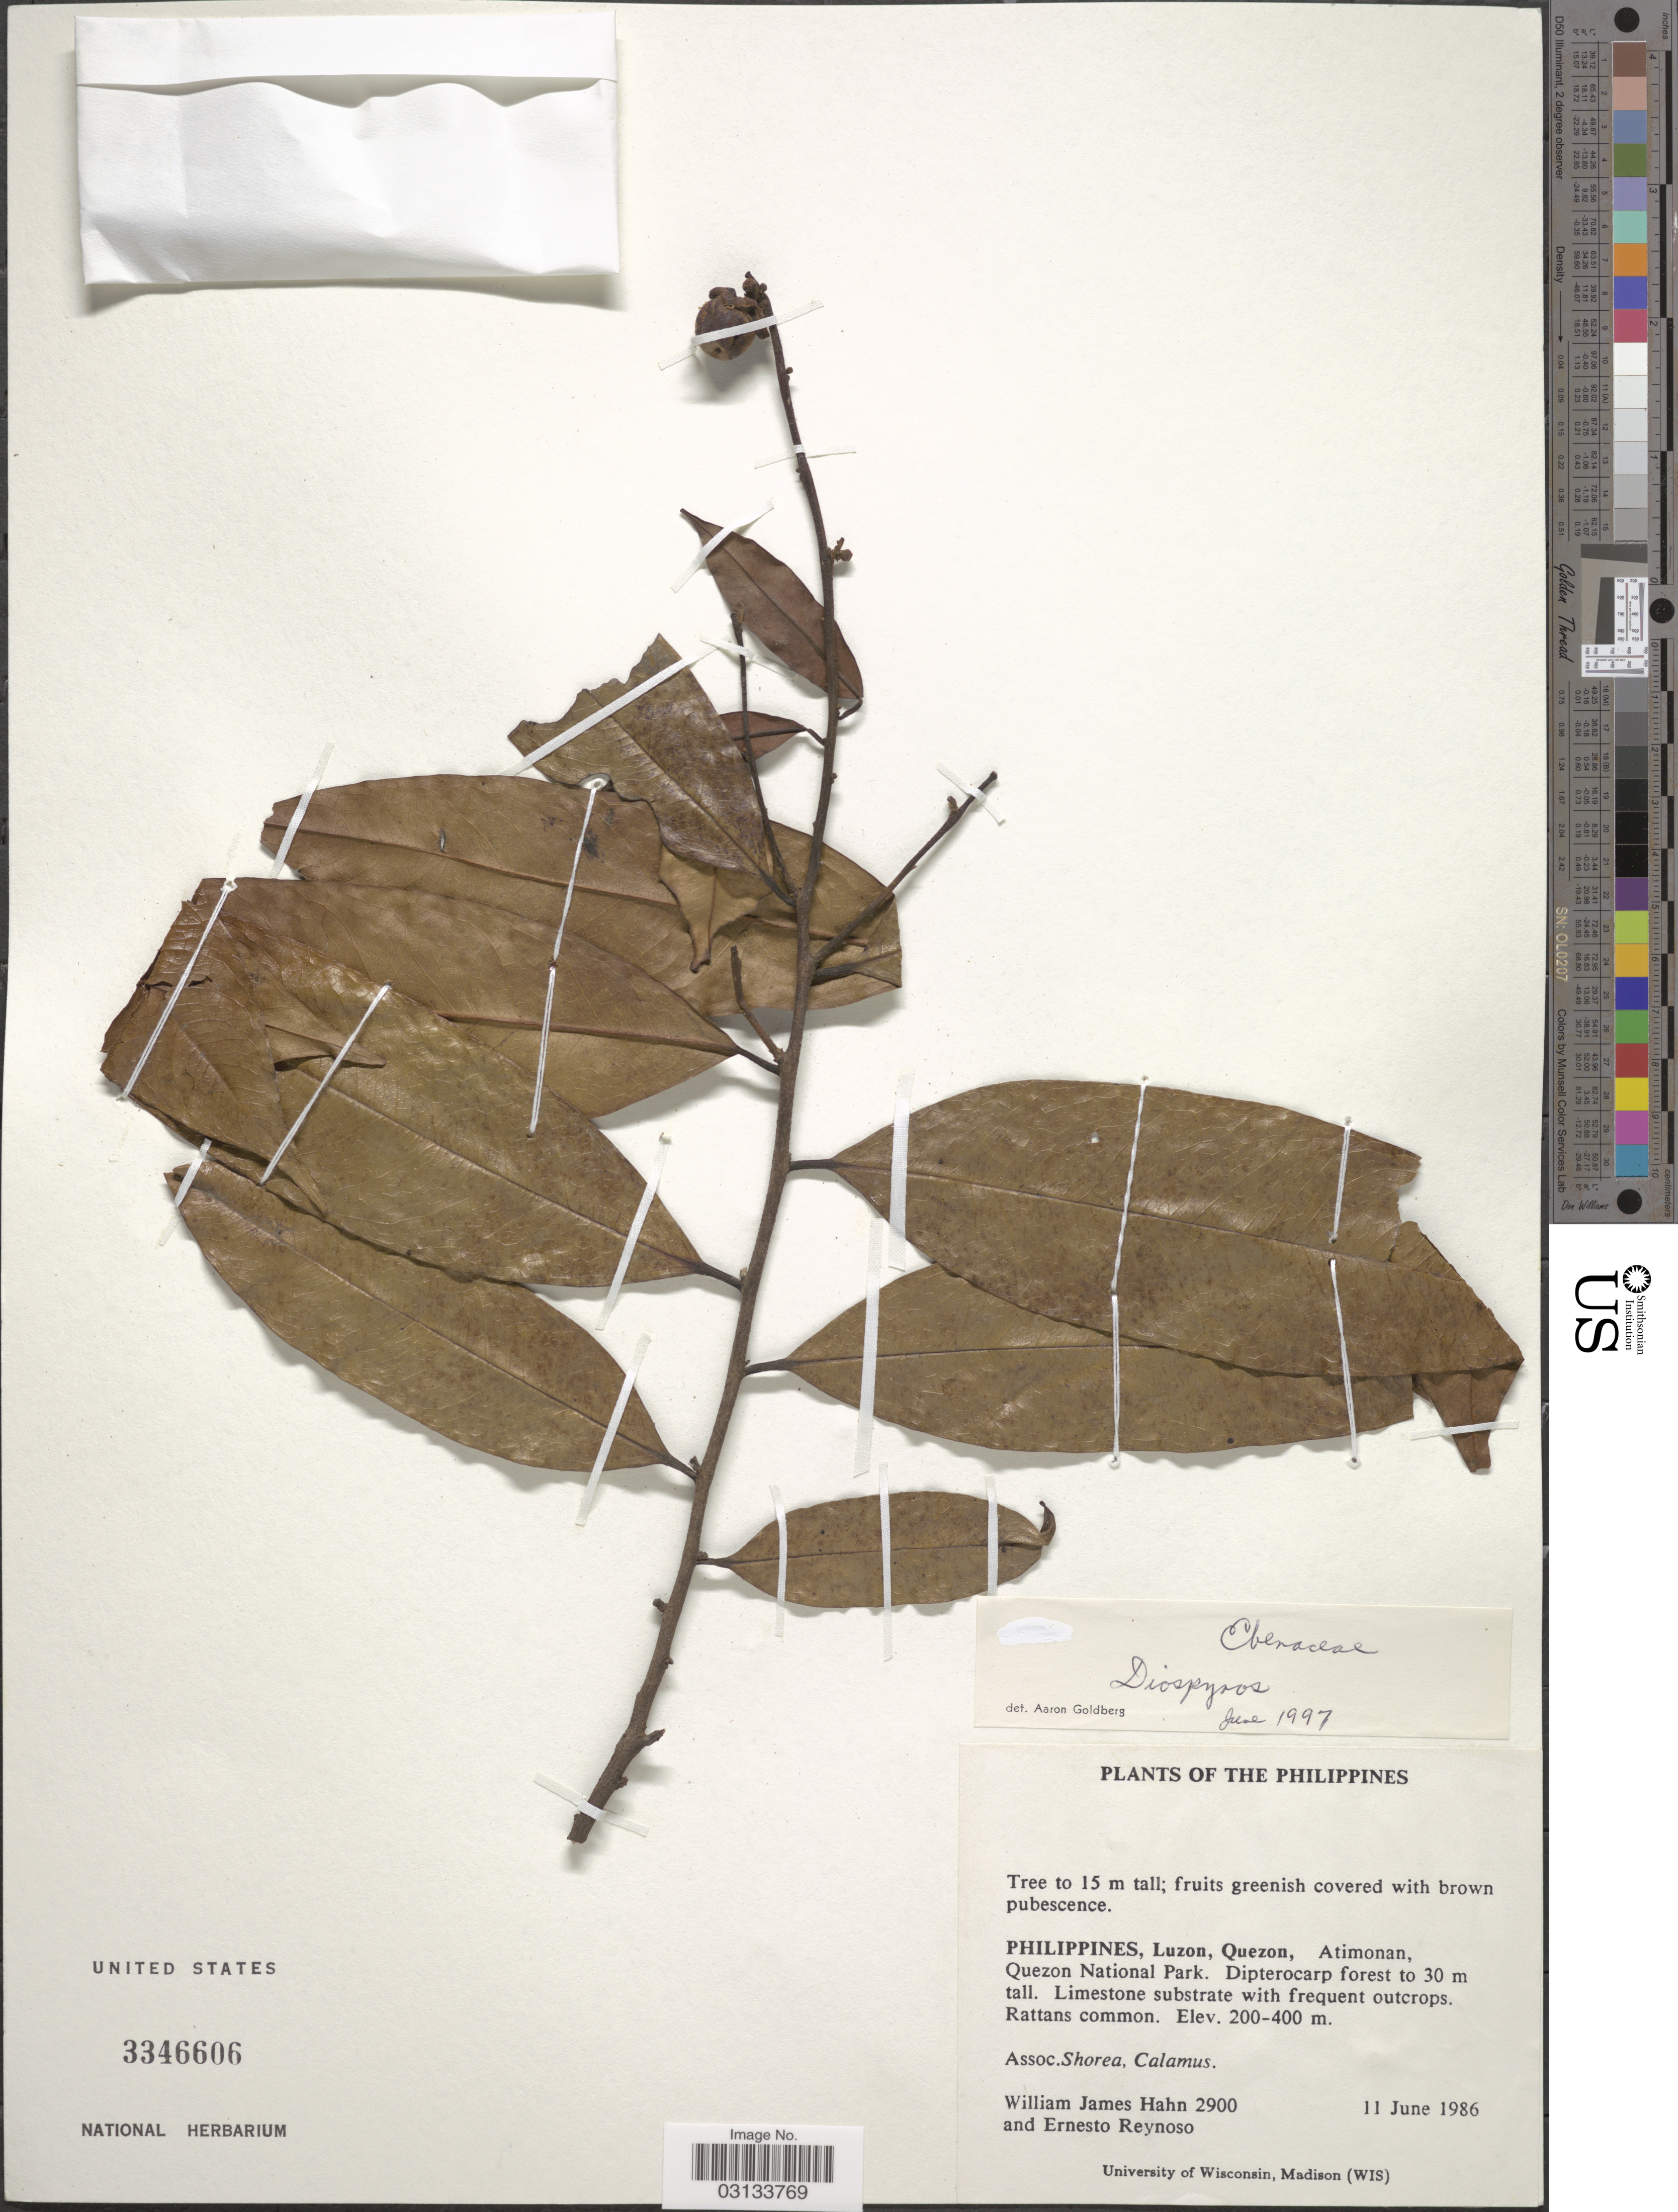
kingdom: Plantae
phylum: Tracheophyta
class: Magnoliopsida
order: Ericales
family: Ebenaceae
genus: Diospyros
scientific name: Diospyros sp.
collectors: W. J. Hahn & E. Reynoso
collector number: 2900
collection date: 1986-06-11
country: Philippines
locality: Luzon, Quezon, Atimonan, Quezon National Park.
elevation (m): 200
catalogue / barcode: US 3346606